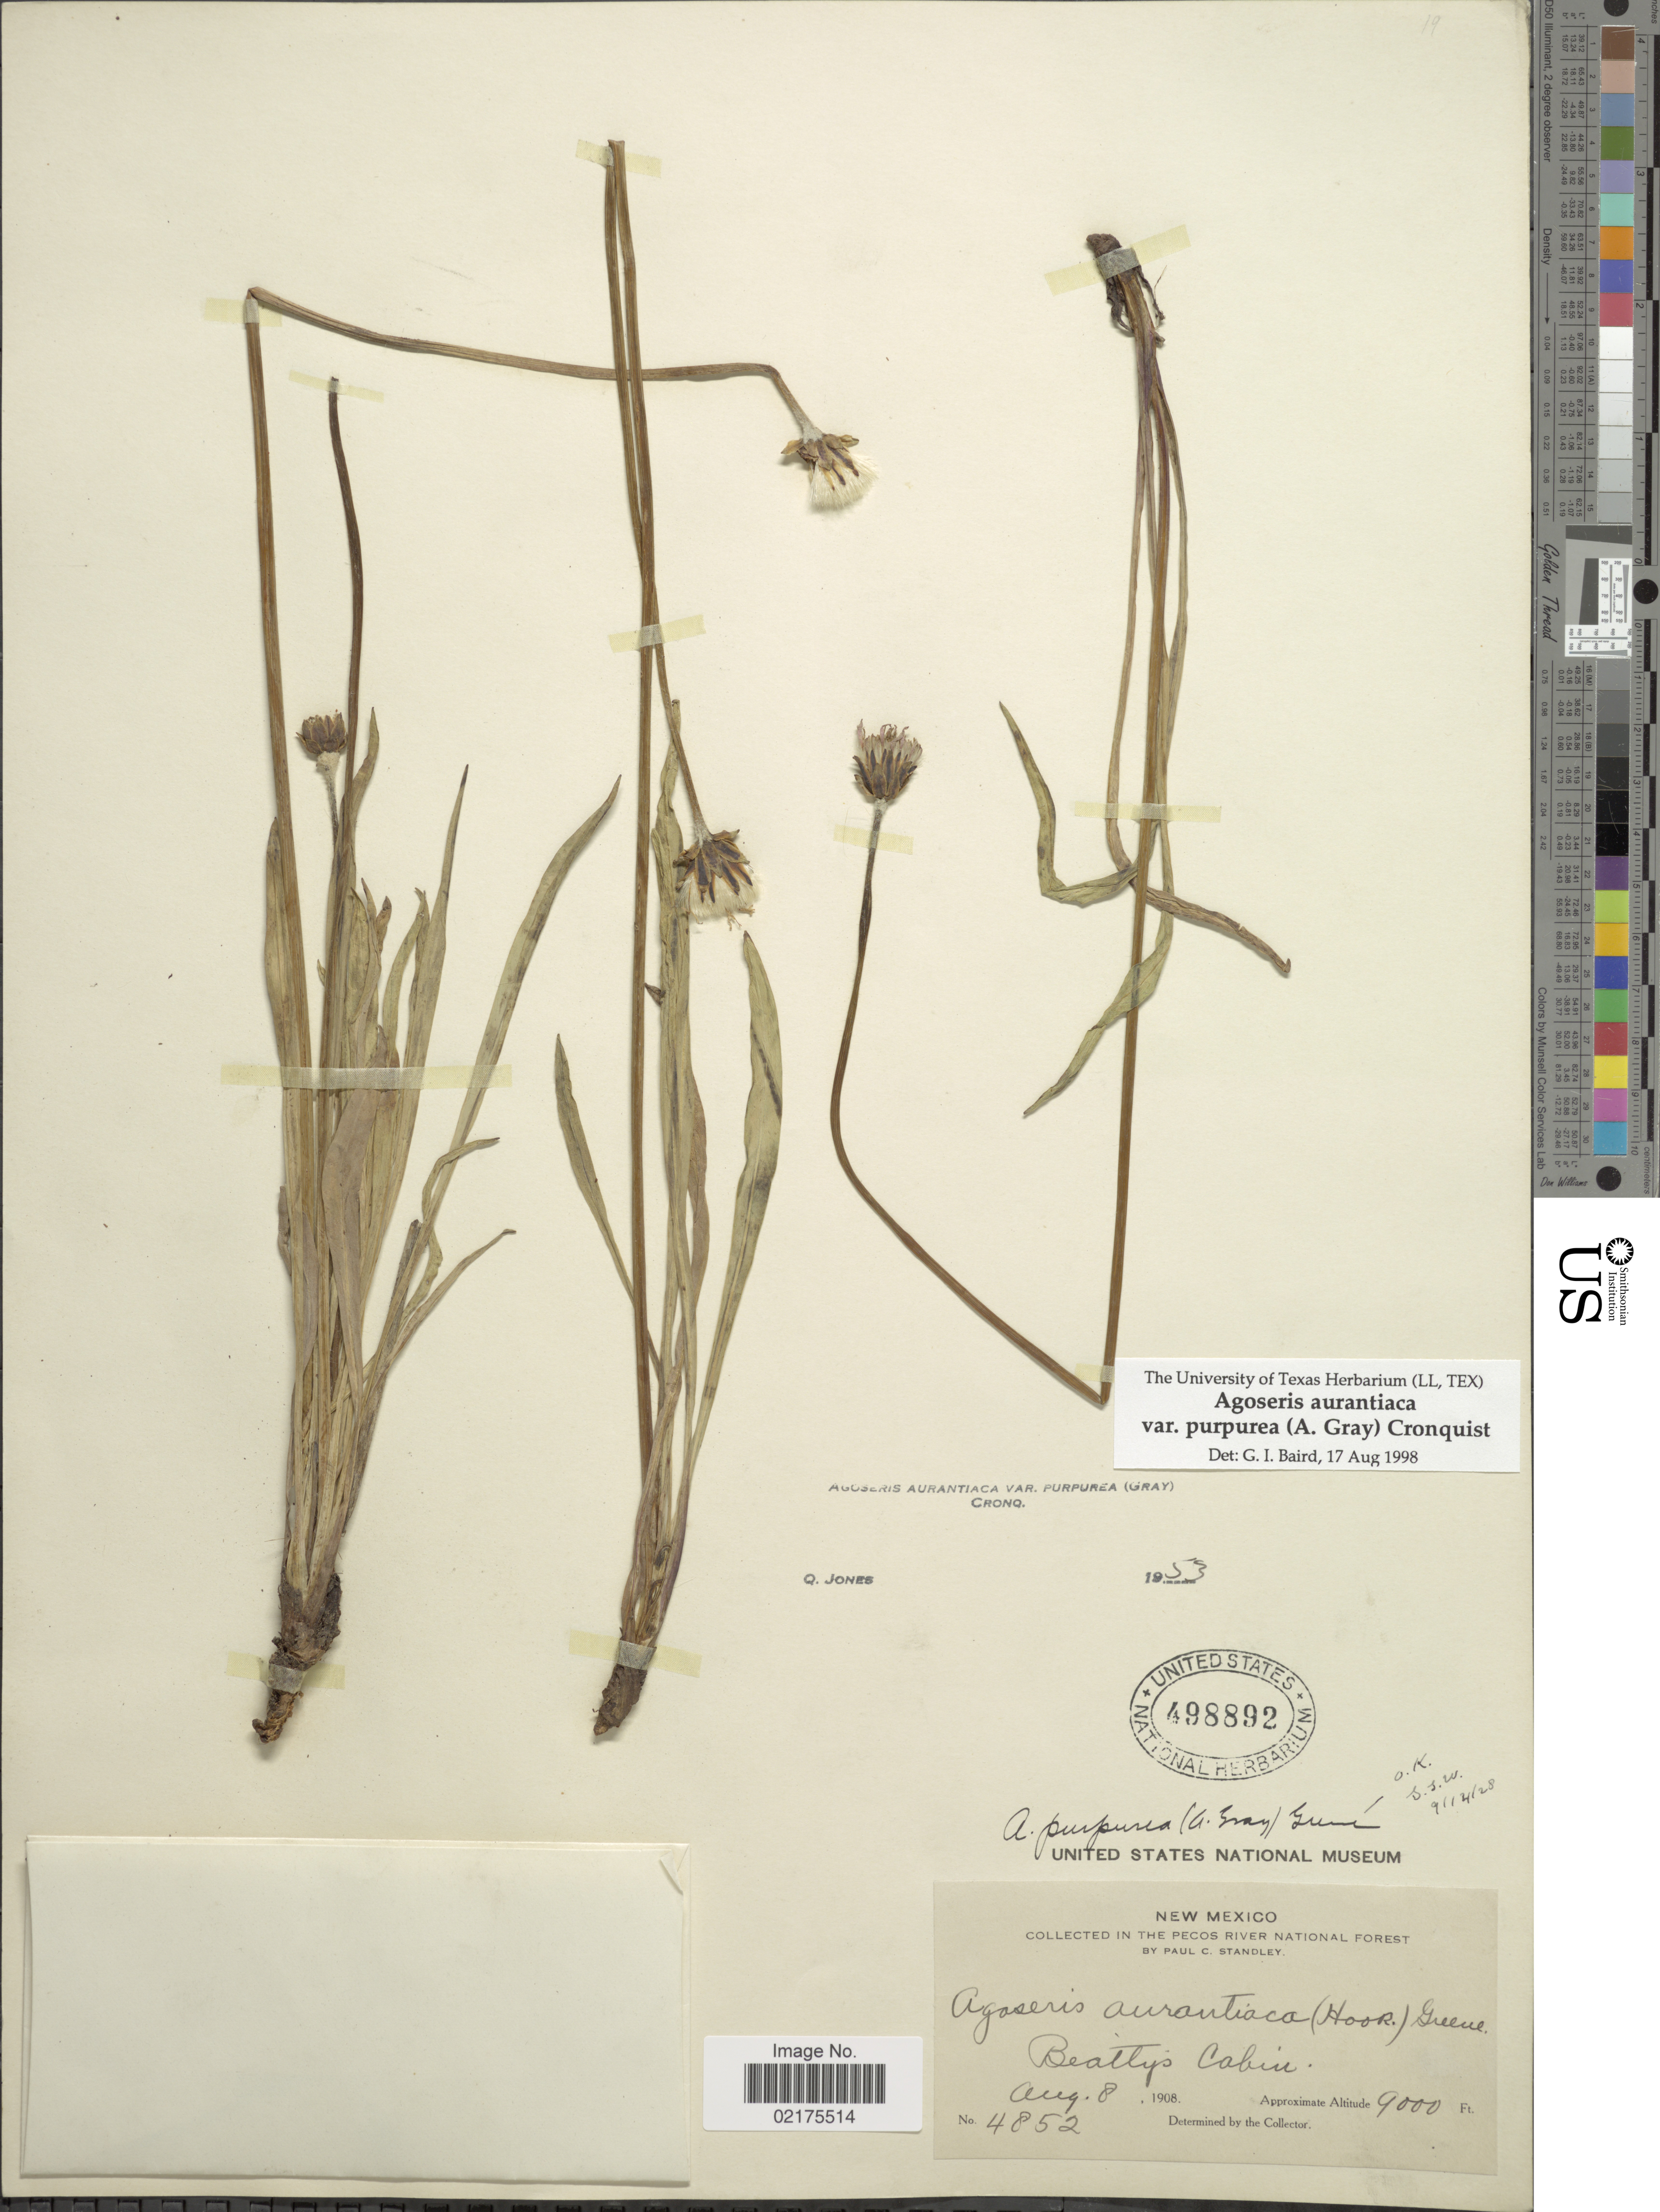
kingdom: Plantae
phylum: Tracheophyta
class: Magnoliopsida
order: Asterales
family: Asteraceae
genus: Agoseris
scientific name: Agoseris aurantiaca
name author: (Hook.) Greene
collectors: P. C. Standley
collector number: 4852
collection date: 1908-08-08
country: United States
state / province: New Mexico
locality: The Pecos River National Forest, Beattys Cabin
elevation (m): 2743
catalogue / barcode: US 498892